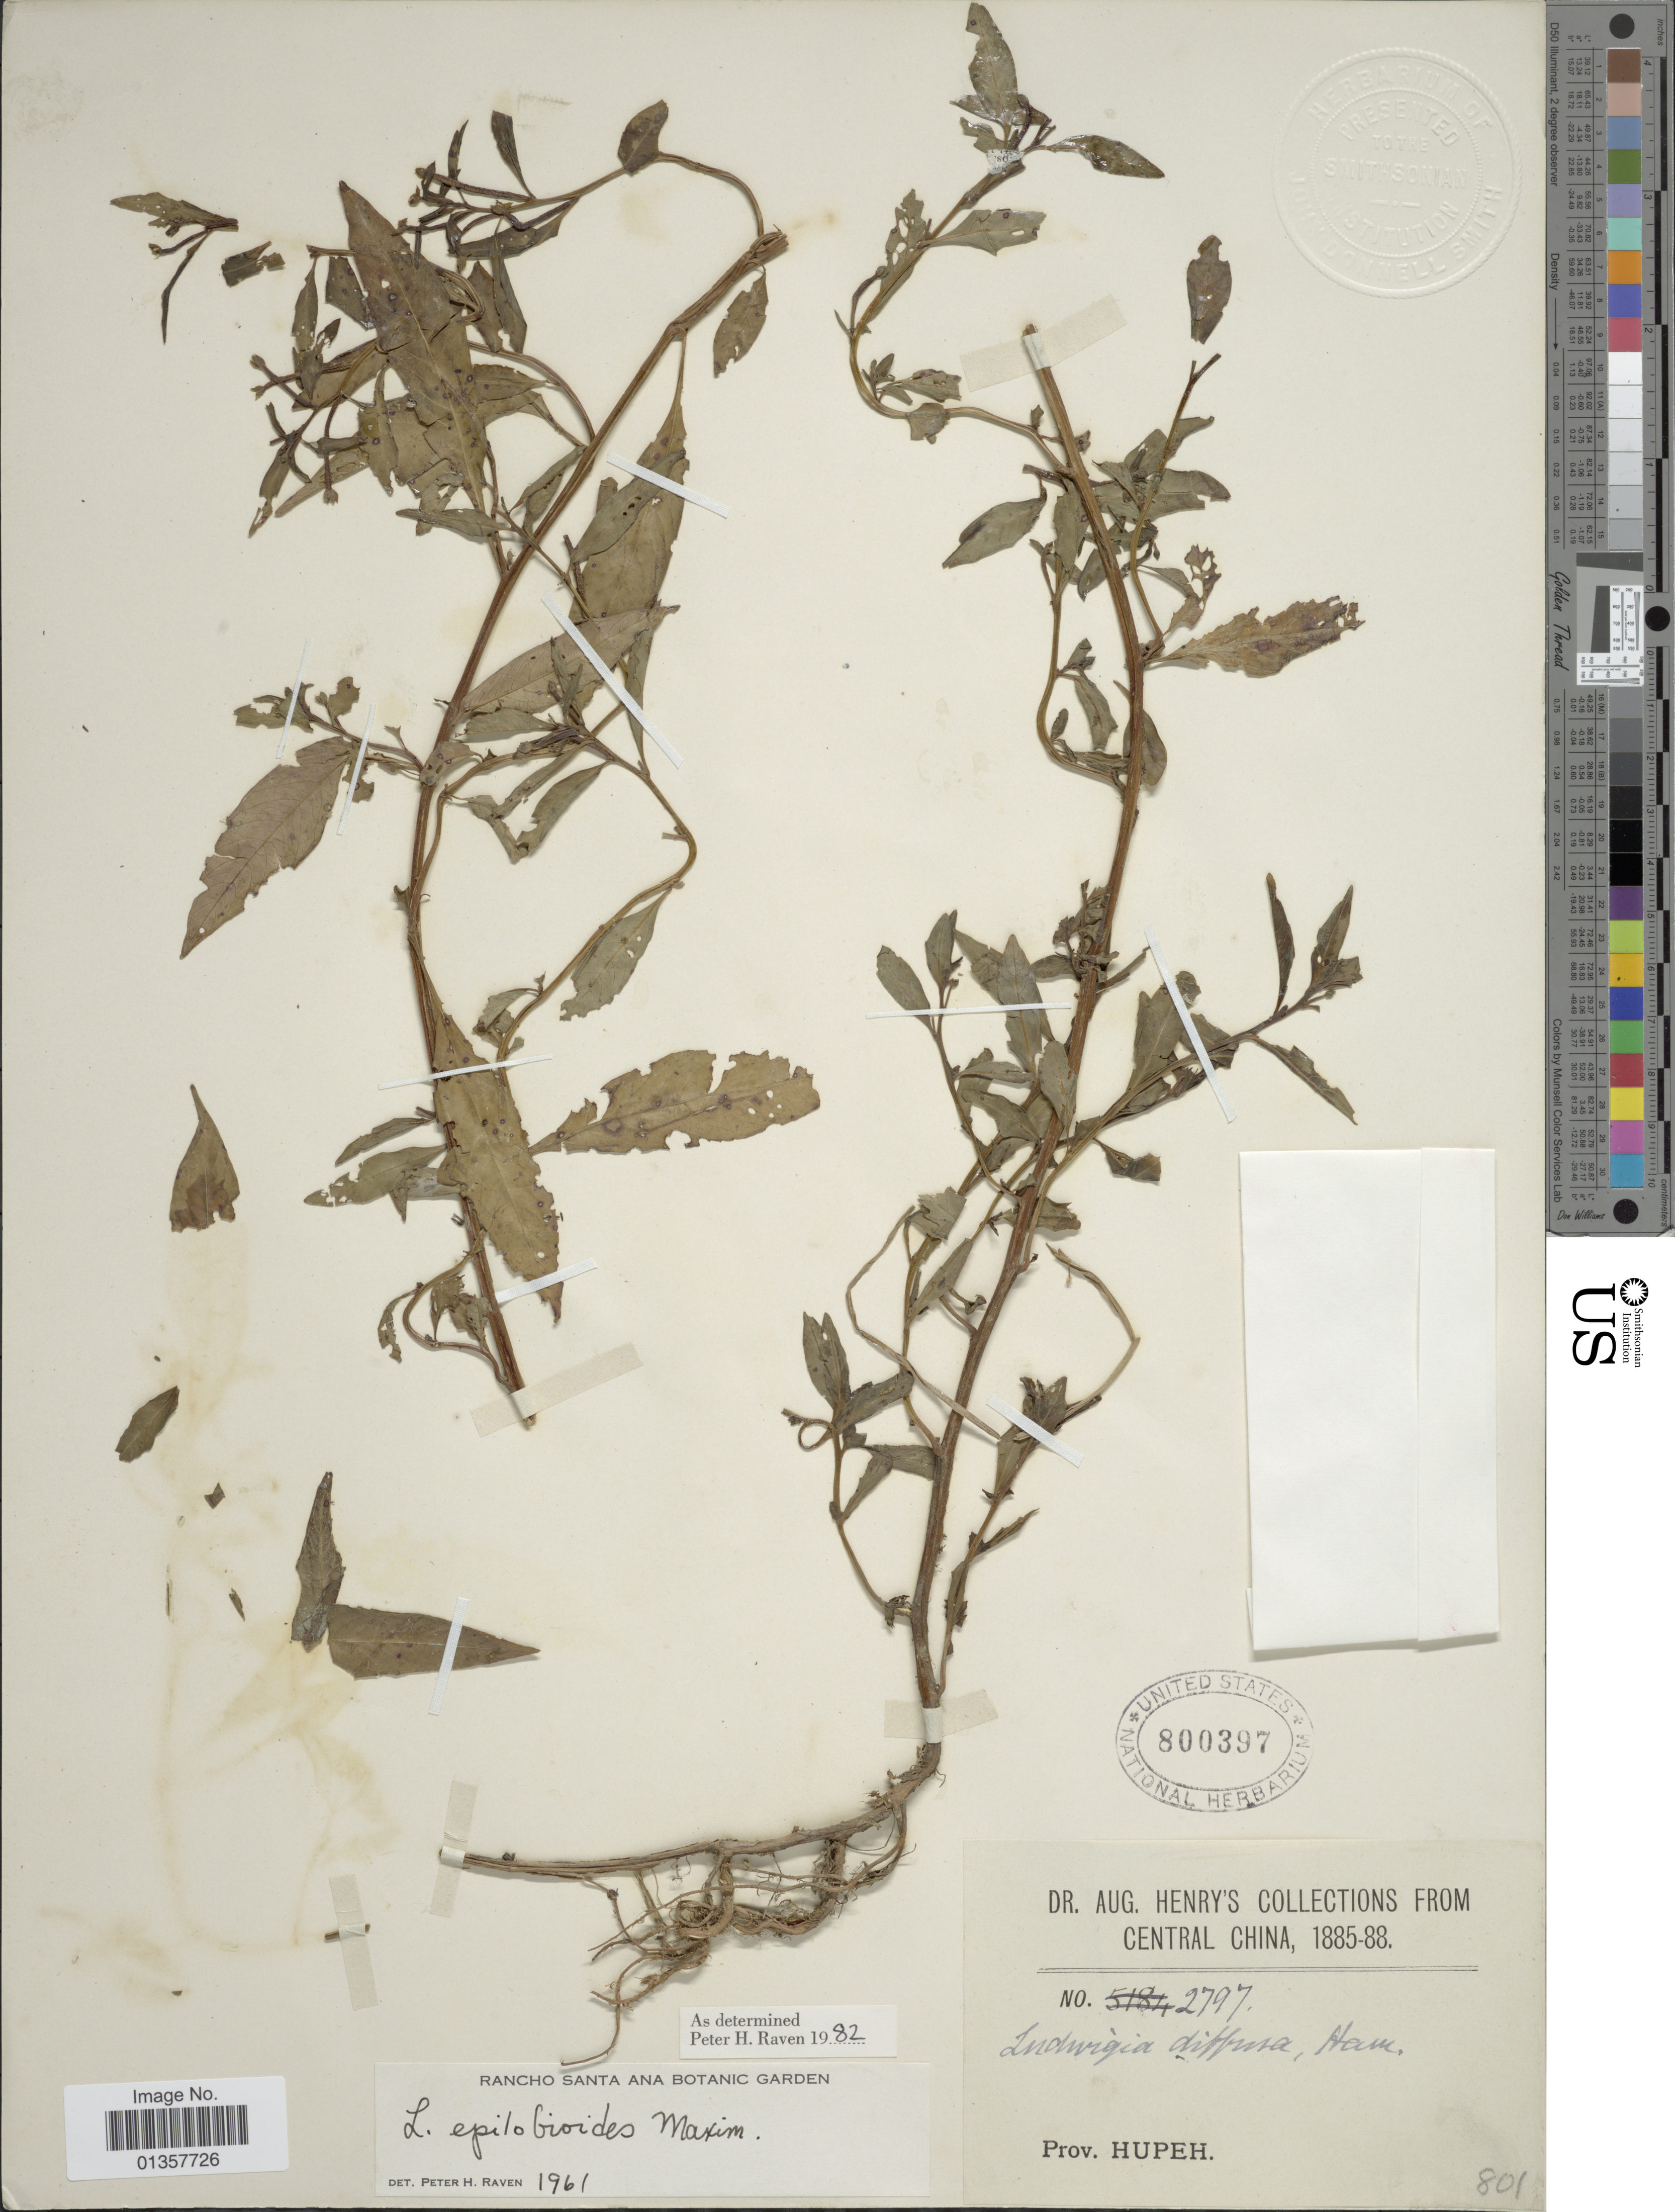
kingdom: Plantae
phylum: Tracheophyta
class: Magnoliopsida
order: Myrtales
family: Onagraceae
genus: Ludwigia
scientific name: Ludwigia epilobioides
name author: Maxim.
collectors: A. Henry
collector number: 2797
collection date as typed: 8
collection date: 1885/1888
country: China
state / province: Hubei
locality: Prov. Hupeh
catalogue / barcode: US 800397